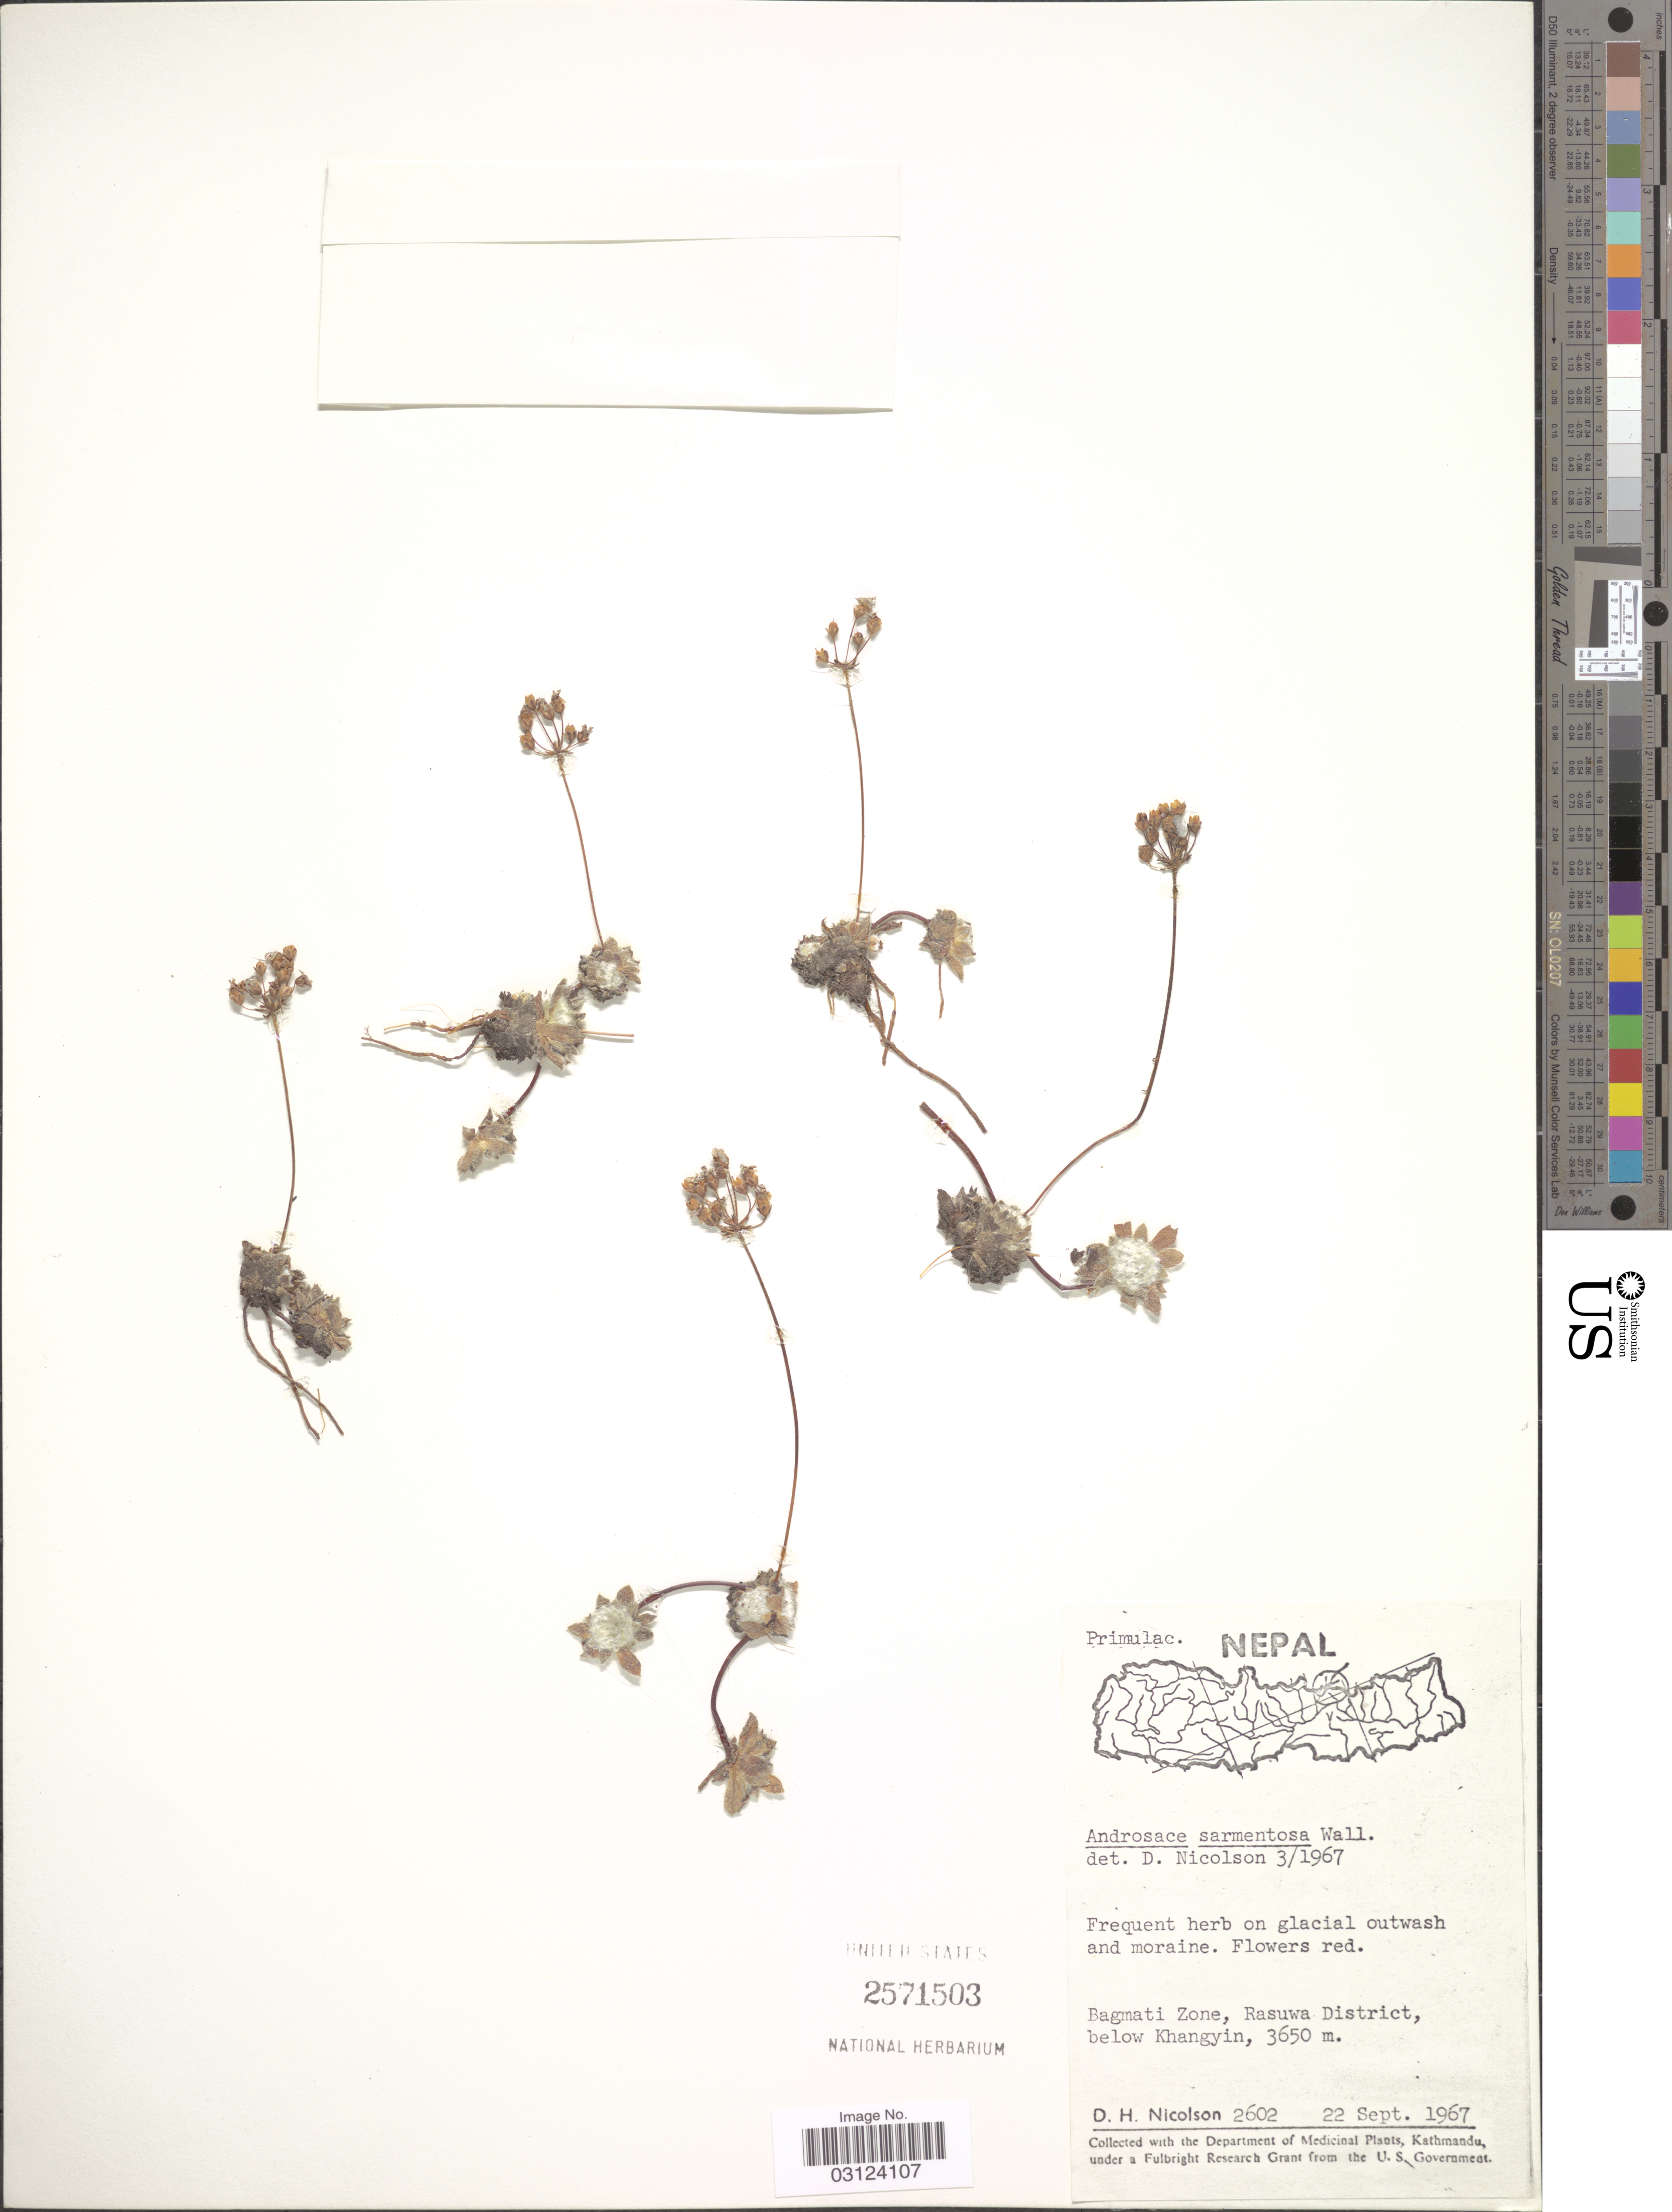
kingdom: Plantae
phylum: Tracheophyta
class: Magnoliopsida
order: Ericales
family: Primulaceae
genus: Androsace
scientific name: Androsace sarmentosa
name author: Wall.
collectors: D. H. Nicolson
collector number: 2602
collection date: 1967-09-22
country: Nepal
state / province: Bagmati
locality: Bagmati Zone, Rasuwa District, below Khangyin.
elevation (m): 3650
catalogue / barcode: US 2571503